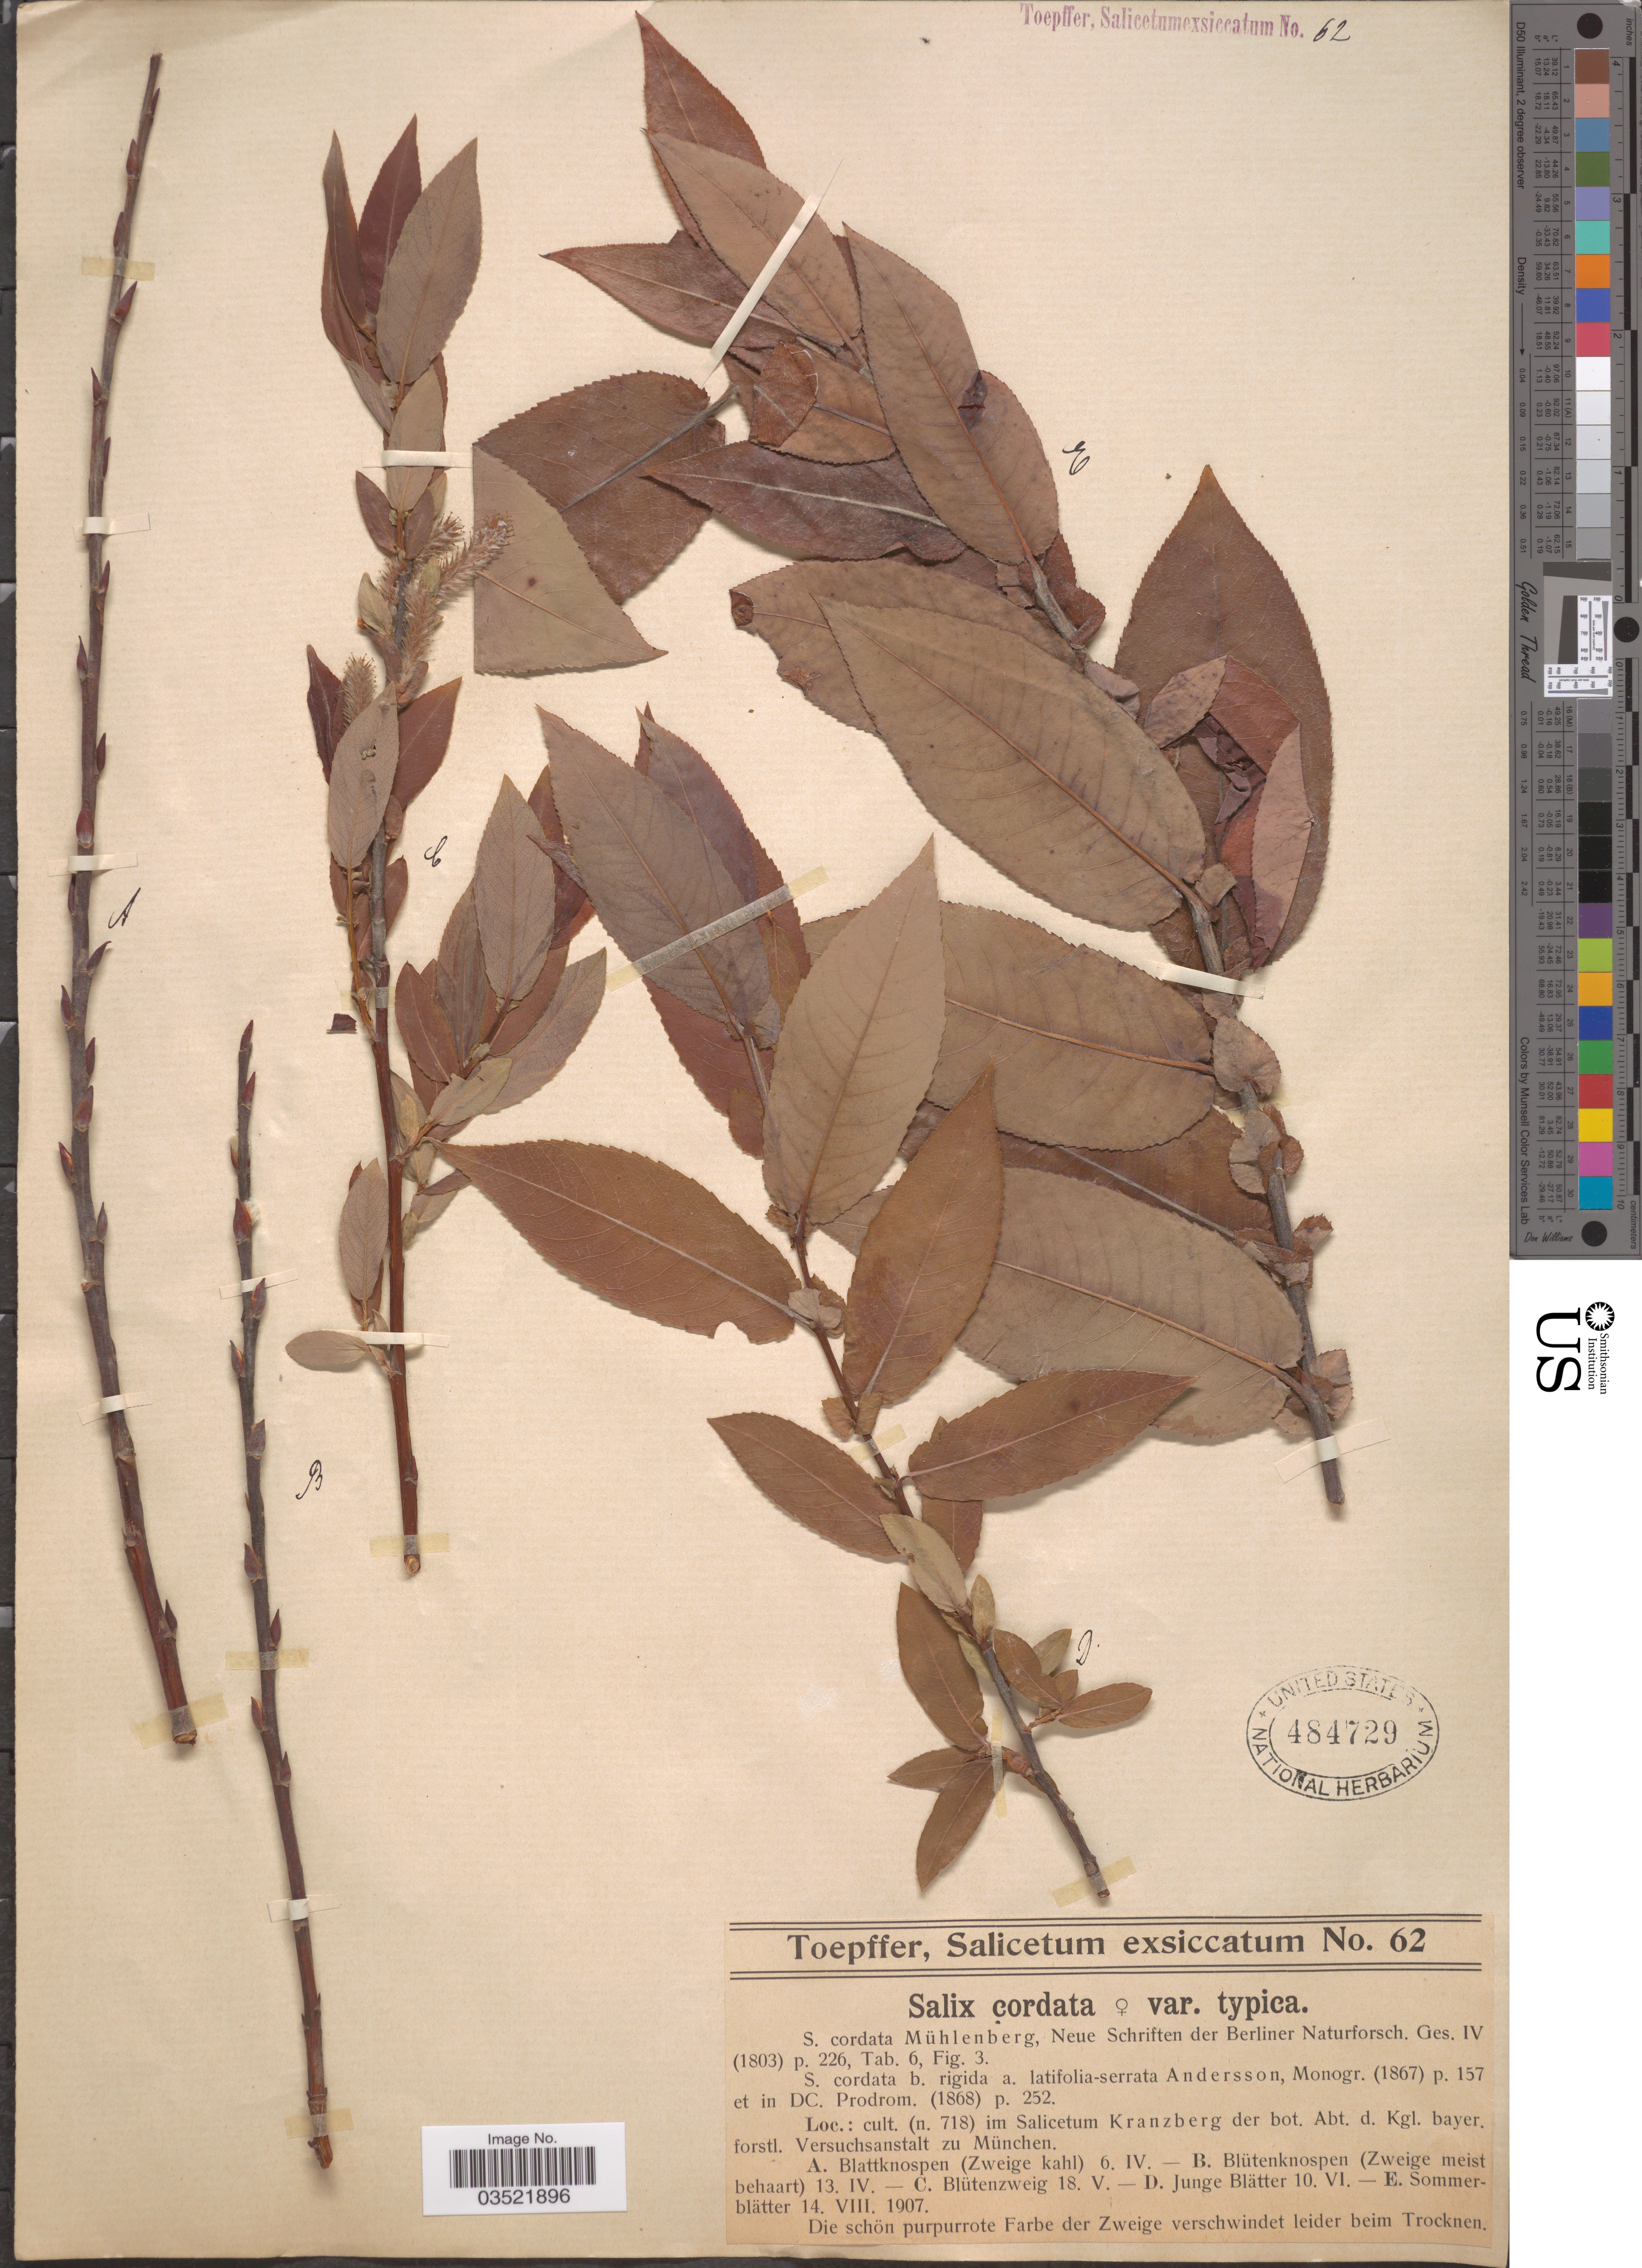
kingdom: Plantae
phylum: Tracheophyta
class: Magnoliopsida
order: Malpighiales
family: Salicaceae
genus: Salix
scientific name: Salix cordata var. typica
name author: (Pursh) Andersson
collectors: A. Toepffer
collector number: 62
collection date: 1907-04-06/1907-08-14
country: Germany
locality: Cult. (n. 718) im Salicetum Kranzberg der bot. Abt. d. Kgl. bayer. forstl. Versuchsanstalt zu München.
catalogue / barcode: US 484729